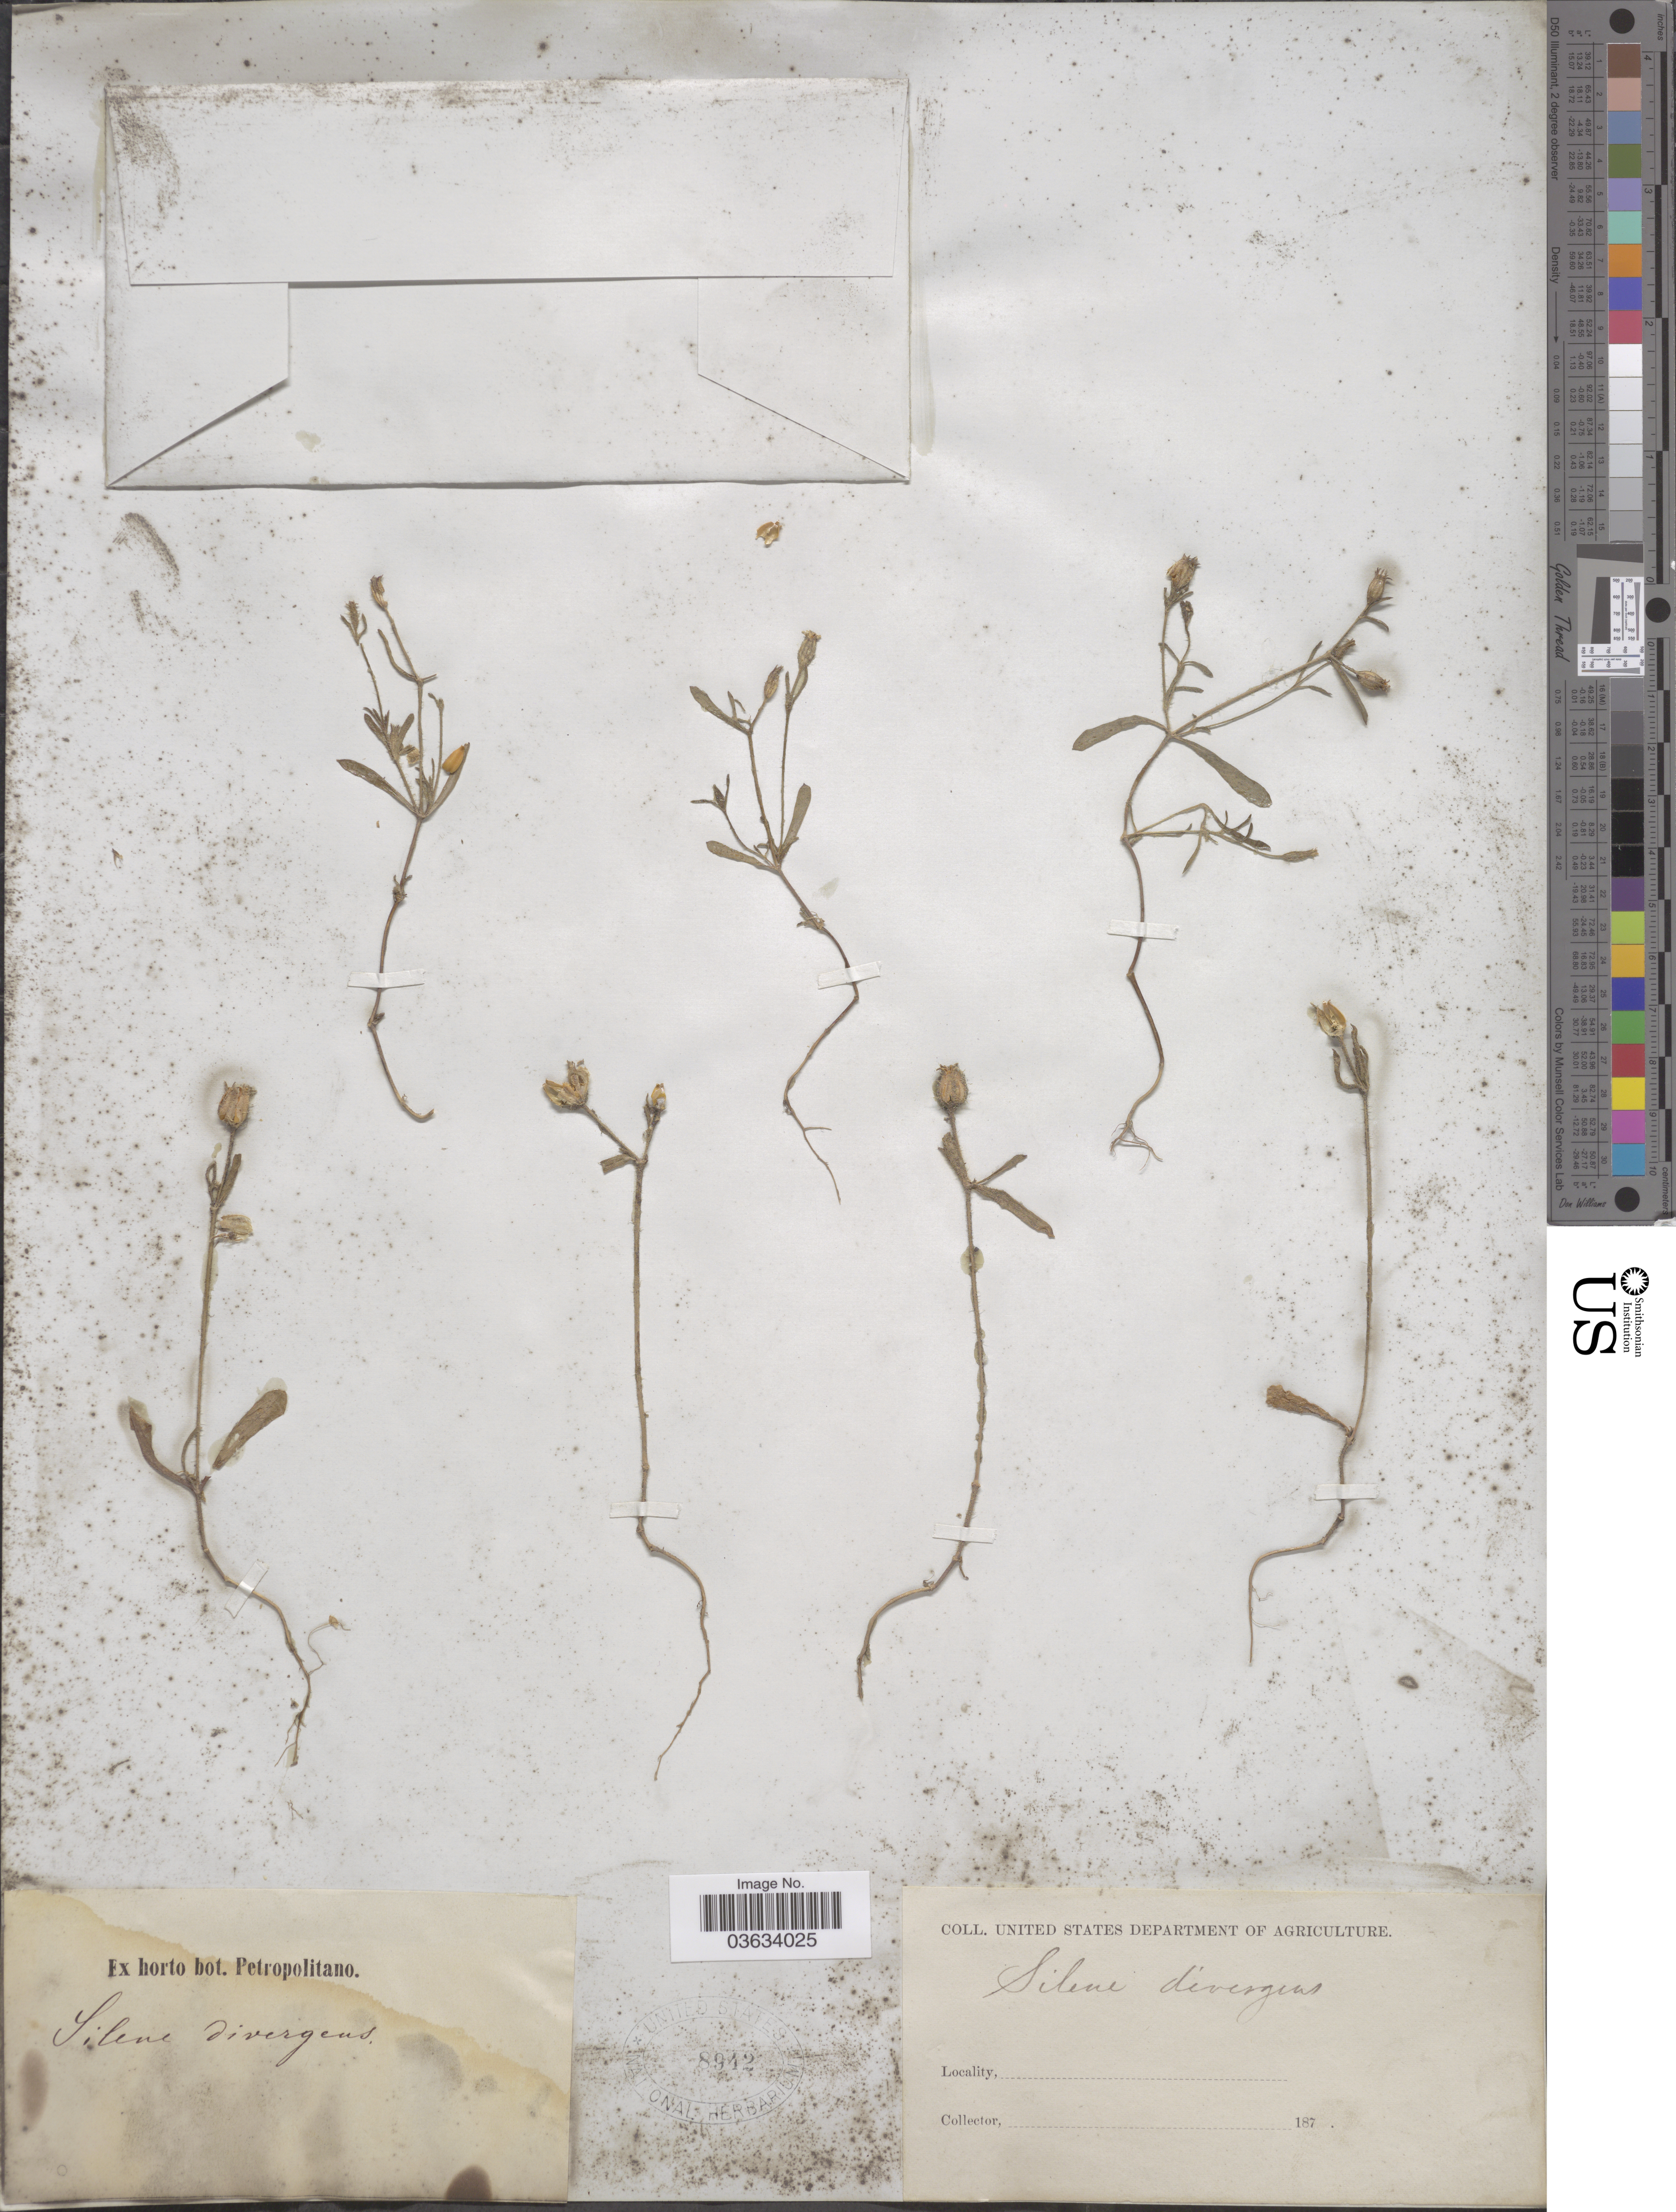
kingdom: Plantae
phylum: Tracheophyta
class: Magnoliopsida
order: Caryophyllales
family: Caryophyllaceae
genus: Silene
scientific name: Silene divergens ined.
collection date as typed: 187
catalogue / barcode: US 8942